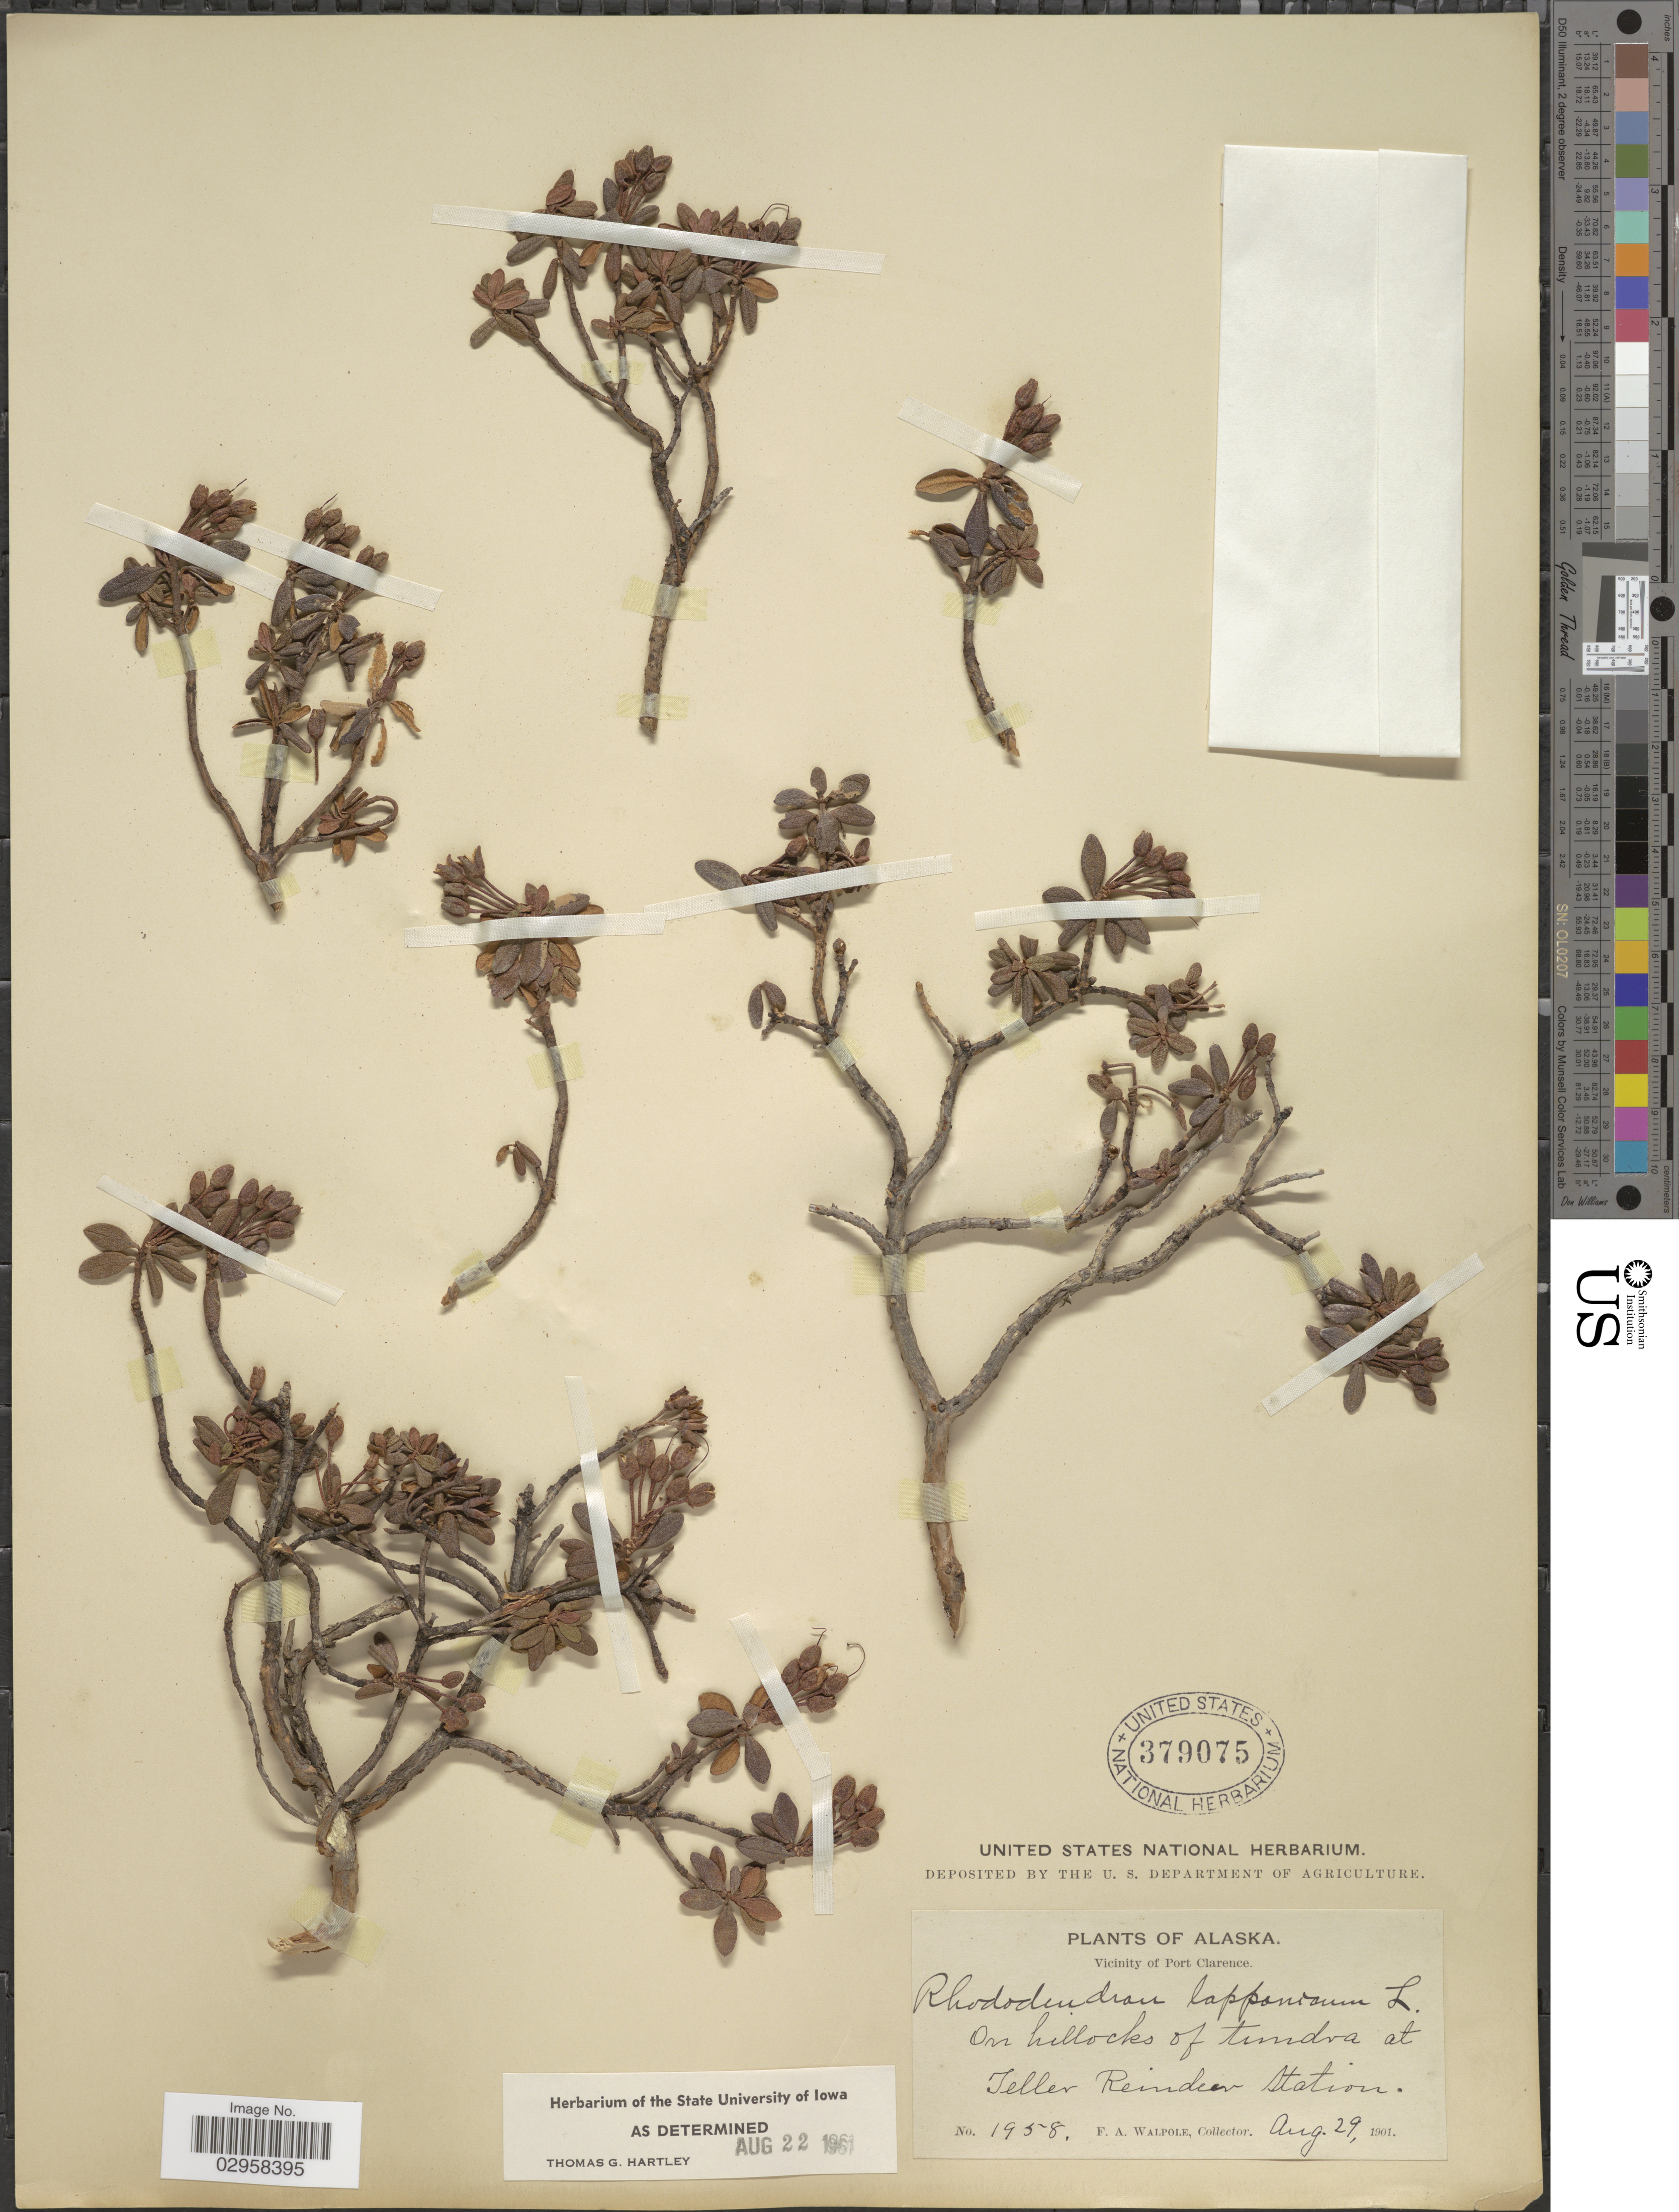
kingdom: Plantae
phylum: Tracheophyta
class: Magnoliopsida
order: Ericales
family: Ericaceae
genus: Rhododendron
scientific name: Rhododendron lapponicum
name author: (L.) Wahlenb.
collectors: F. Walpole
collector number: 1958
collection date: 1901-08-29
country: United States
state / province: Alaska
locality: Vicinity of Port Clarence. On hillocks of tundra at Teller Reindeer Station.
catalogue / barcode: US 379075